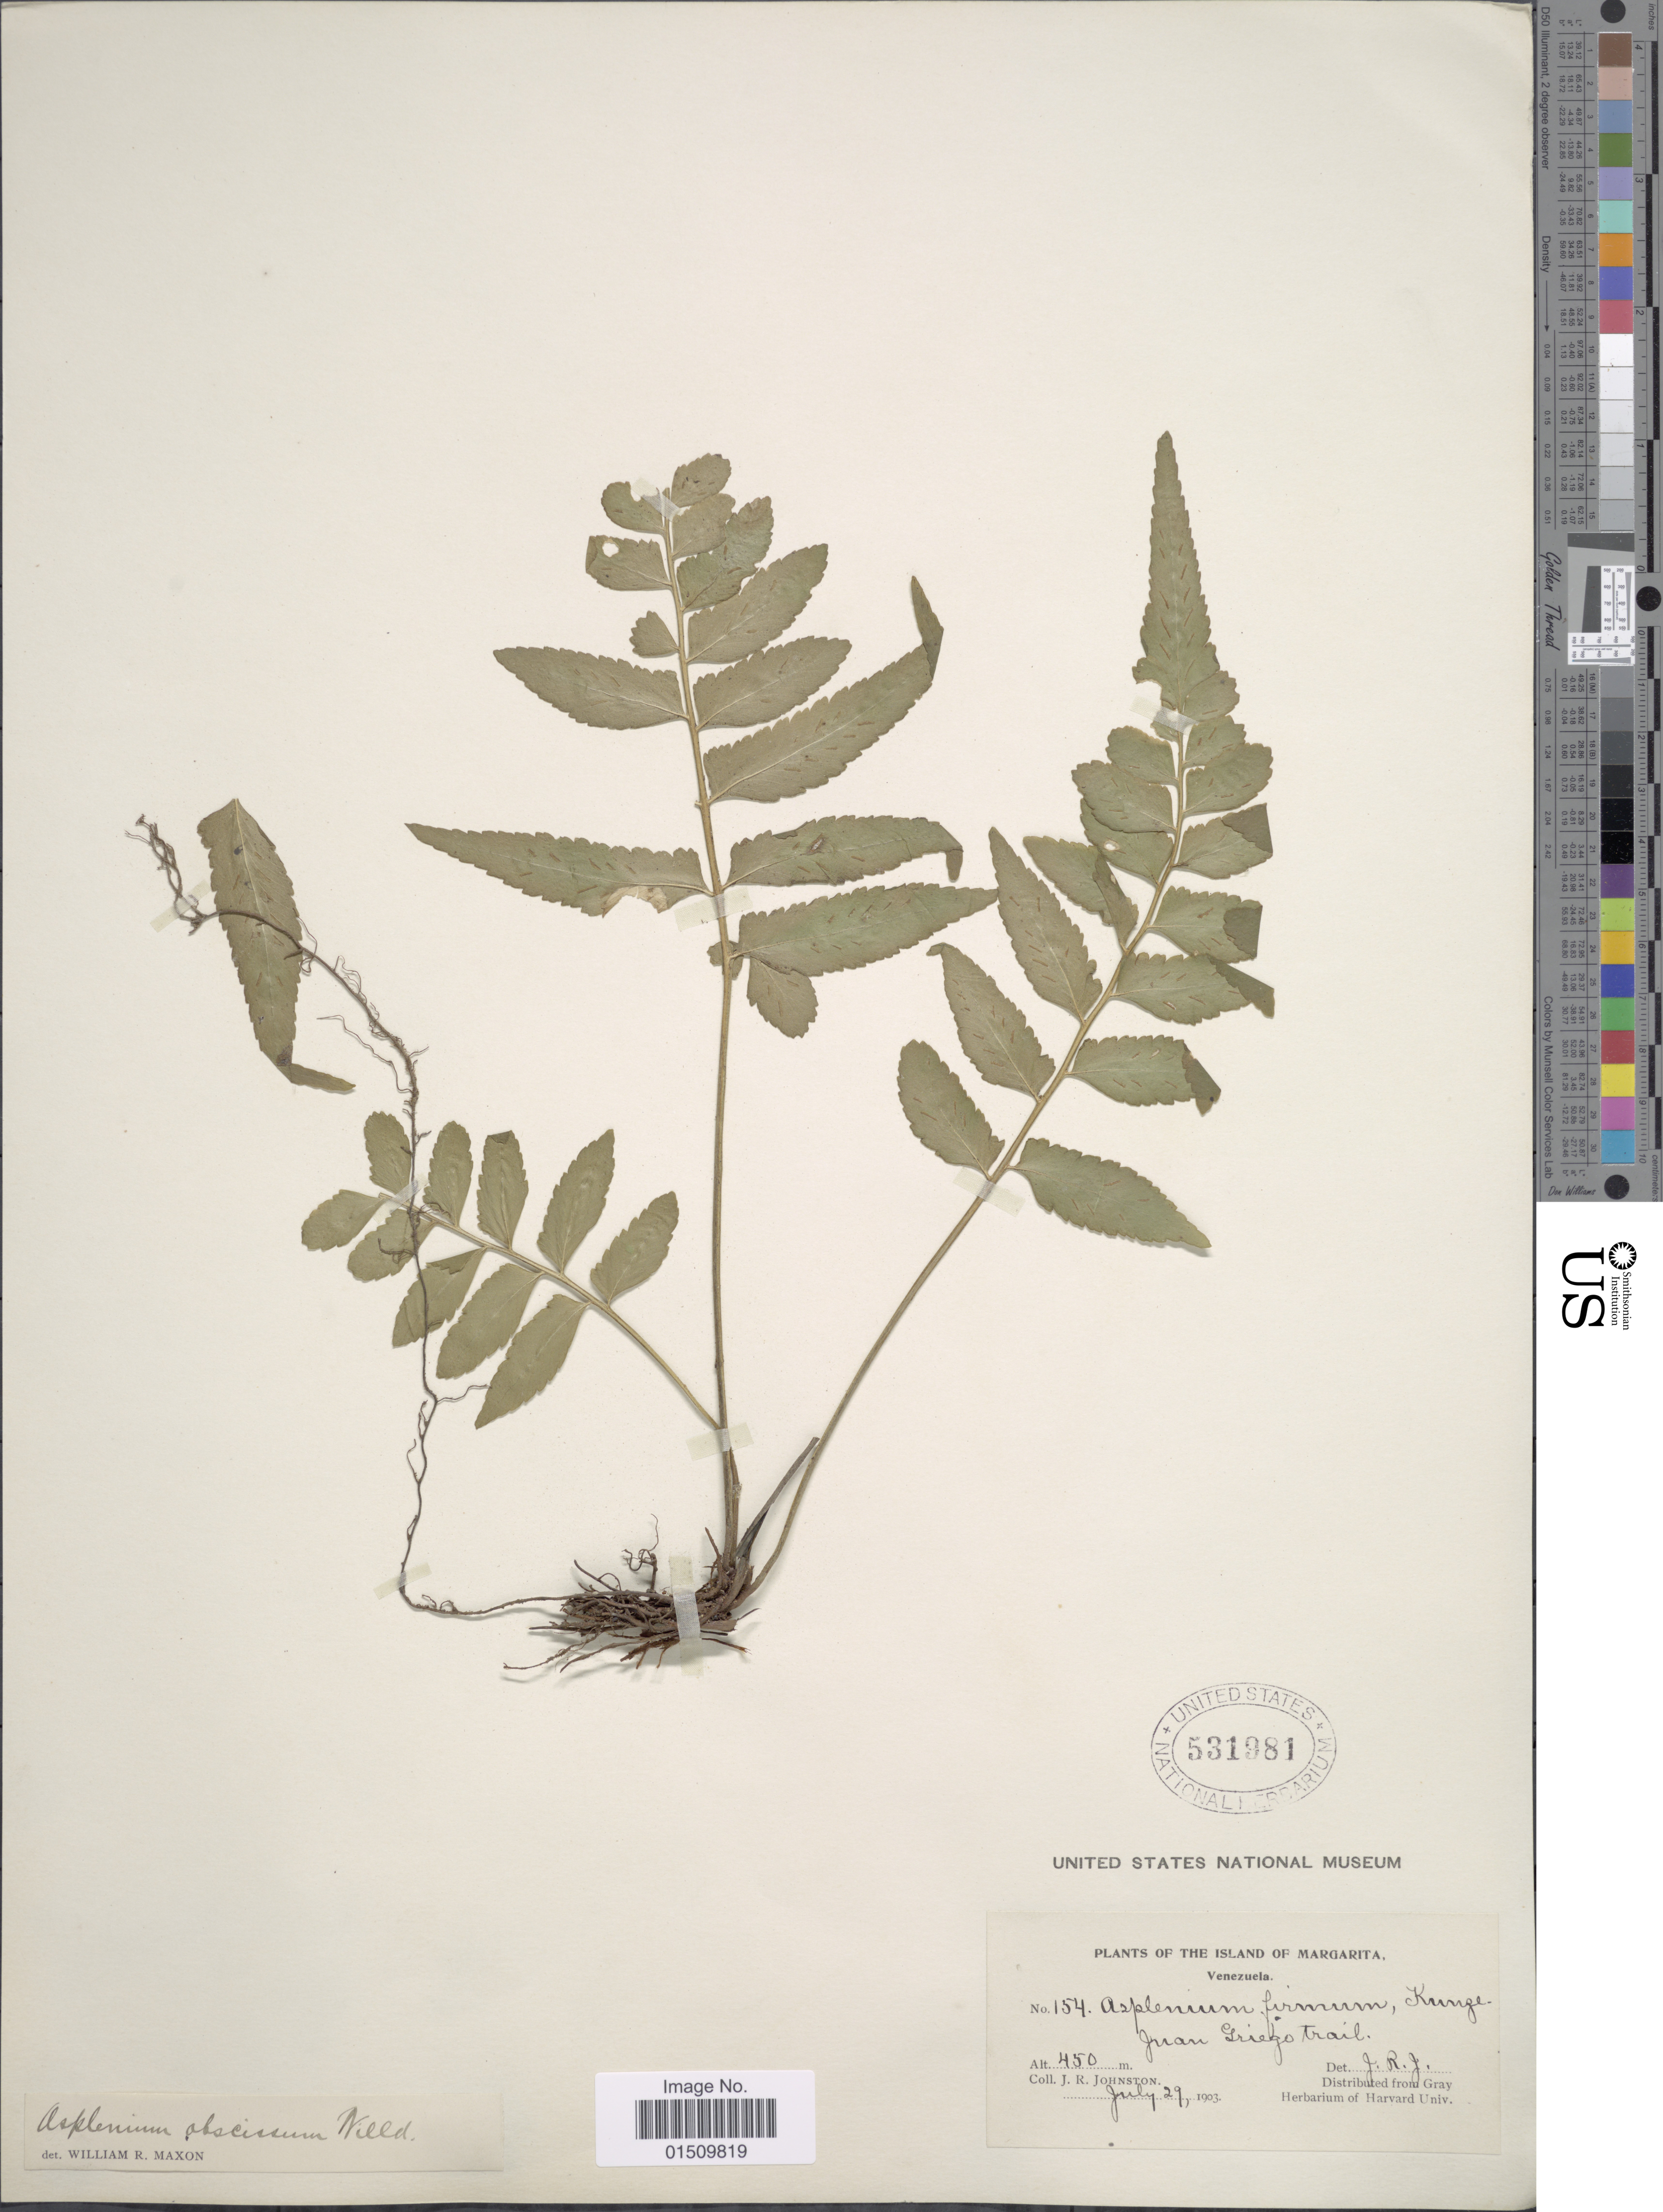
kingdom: Plantae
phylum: Tracheophyta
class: Polypodiopsida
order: Polypodiales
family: Aspleniaceae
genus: Asplenium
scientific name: Asplenium abscissum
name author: Willd.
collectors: J. Johnston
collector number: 154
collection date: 1903-07-29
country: Venezuela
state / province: Nueva Esparta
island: Margarita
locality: The Island of Margarita, Venezuela, Juan Griego trail.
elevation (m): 450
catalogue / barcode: US 531981